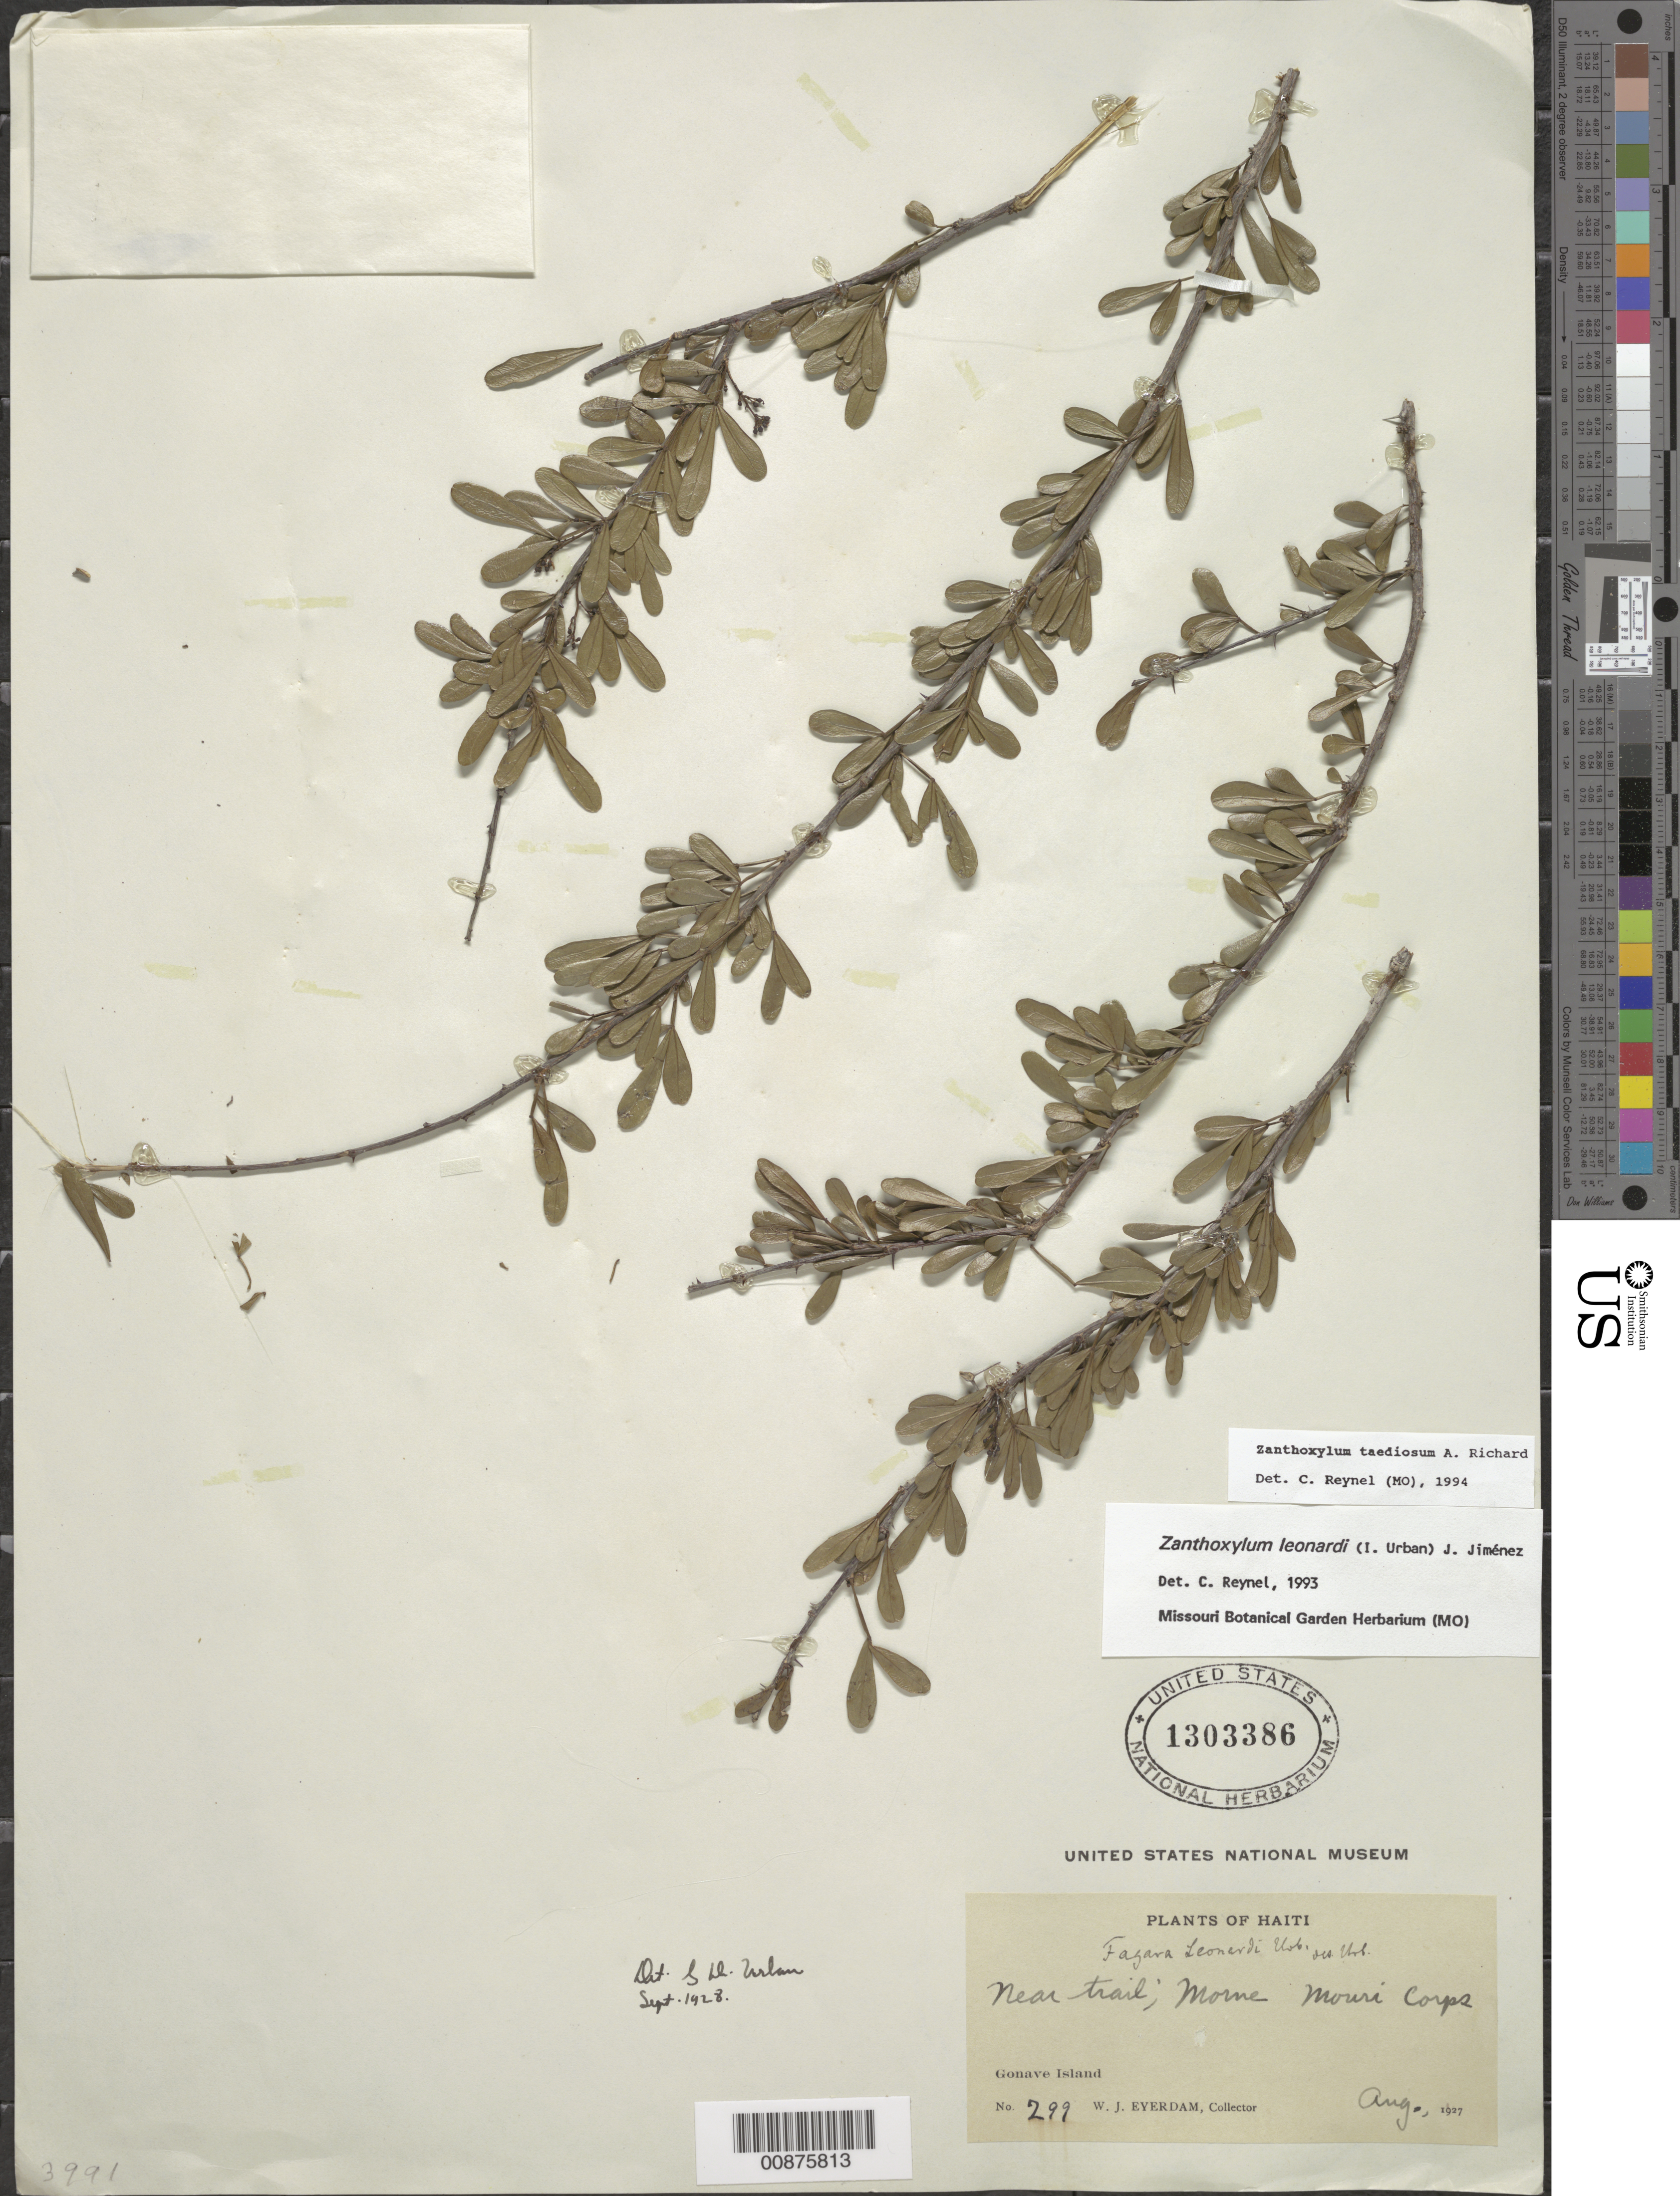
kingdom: Plantae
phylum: Tracheophyta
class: Magnoliopsida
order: Sapindales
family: Rutaceae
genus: Zanthoxylum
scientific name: Zanthoxylum taediosum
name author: A. Rich.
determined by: Reynel, Carlos A., (MO), Missouri Botanical Garden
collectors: W. Everdam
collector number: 299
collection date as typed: Aug 1927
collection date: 1927-08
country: Haiti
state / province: Ouest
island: Île de la Gonâve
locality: Morne Mouri Corps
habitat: Near trail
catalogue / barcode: US 1303386